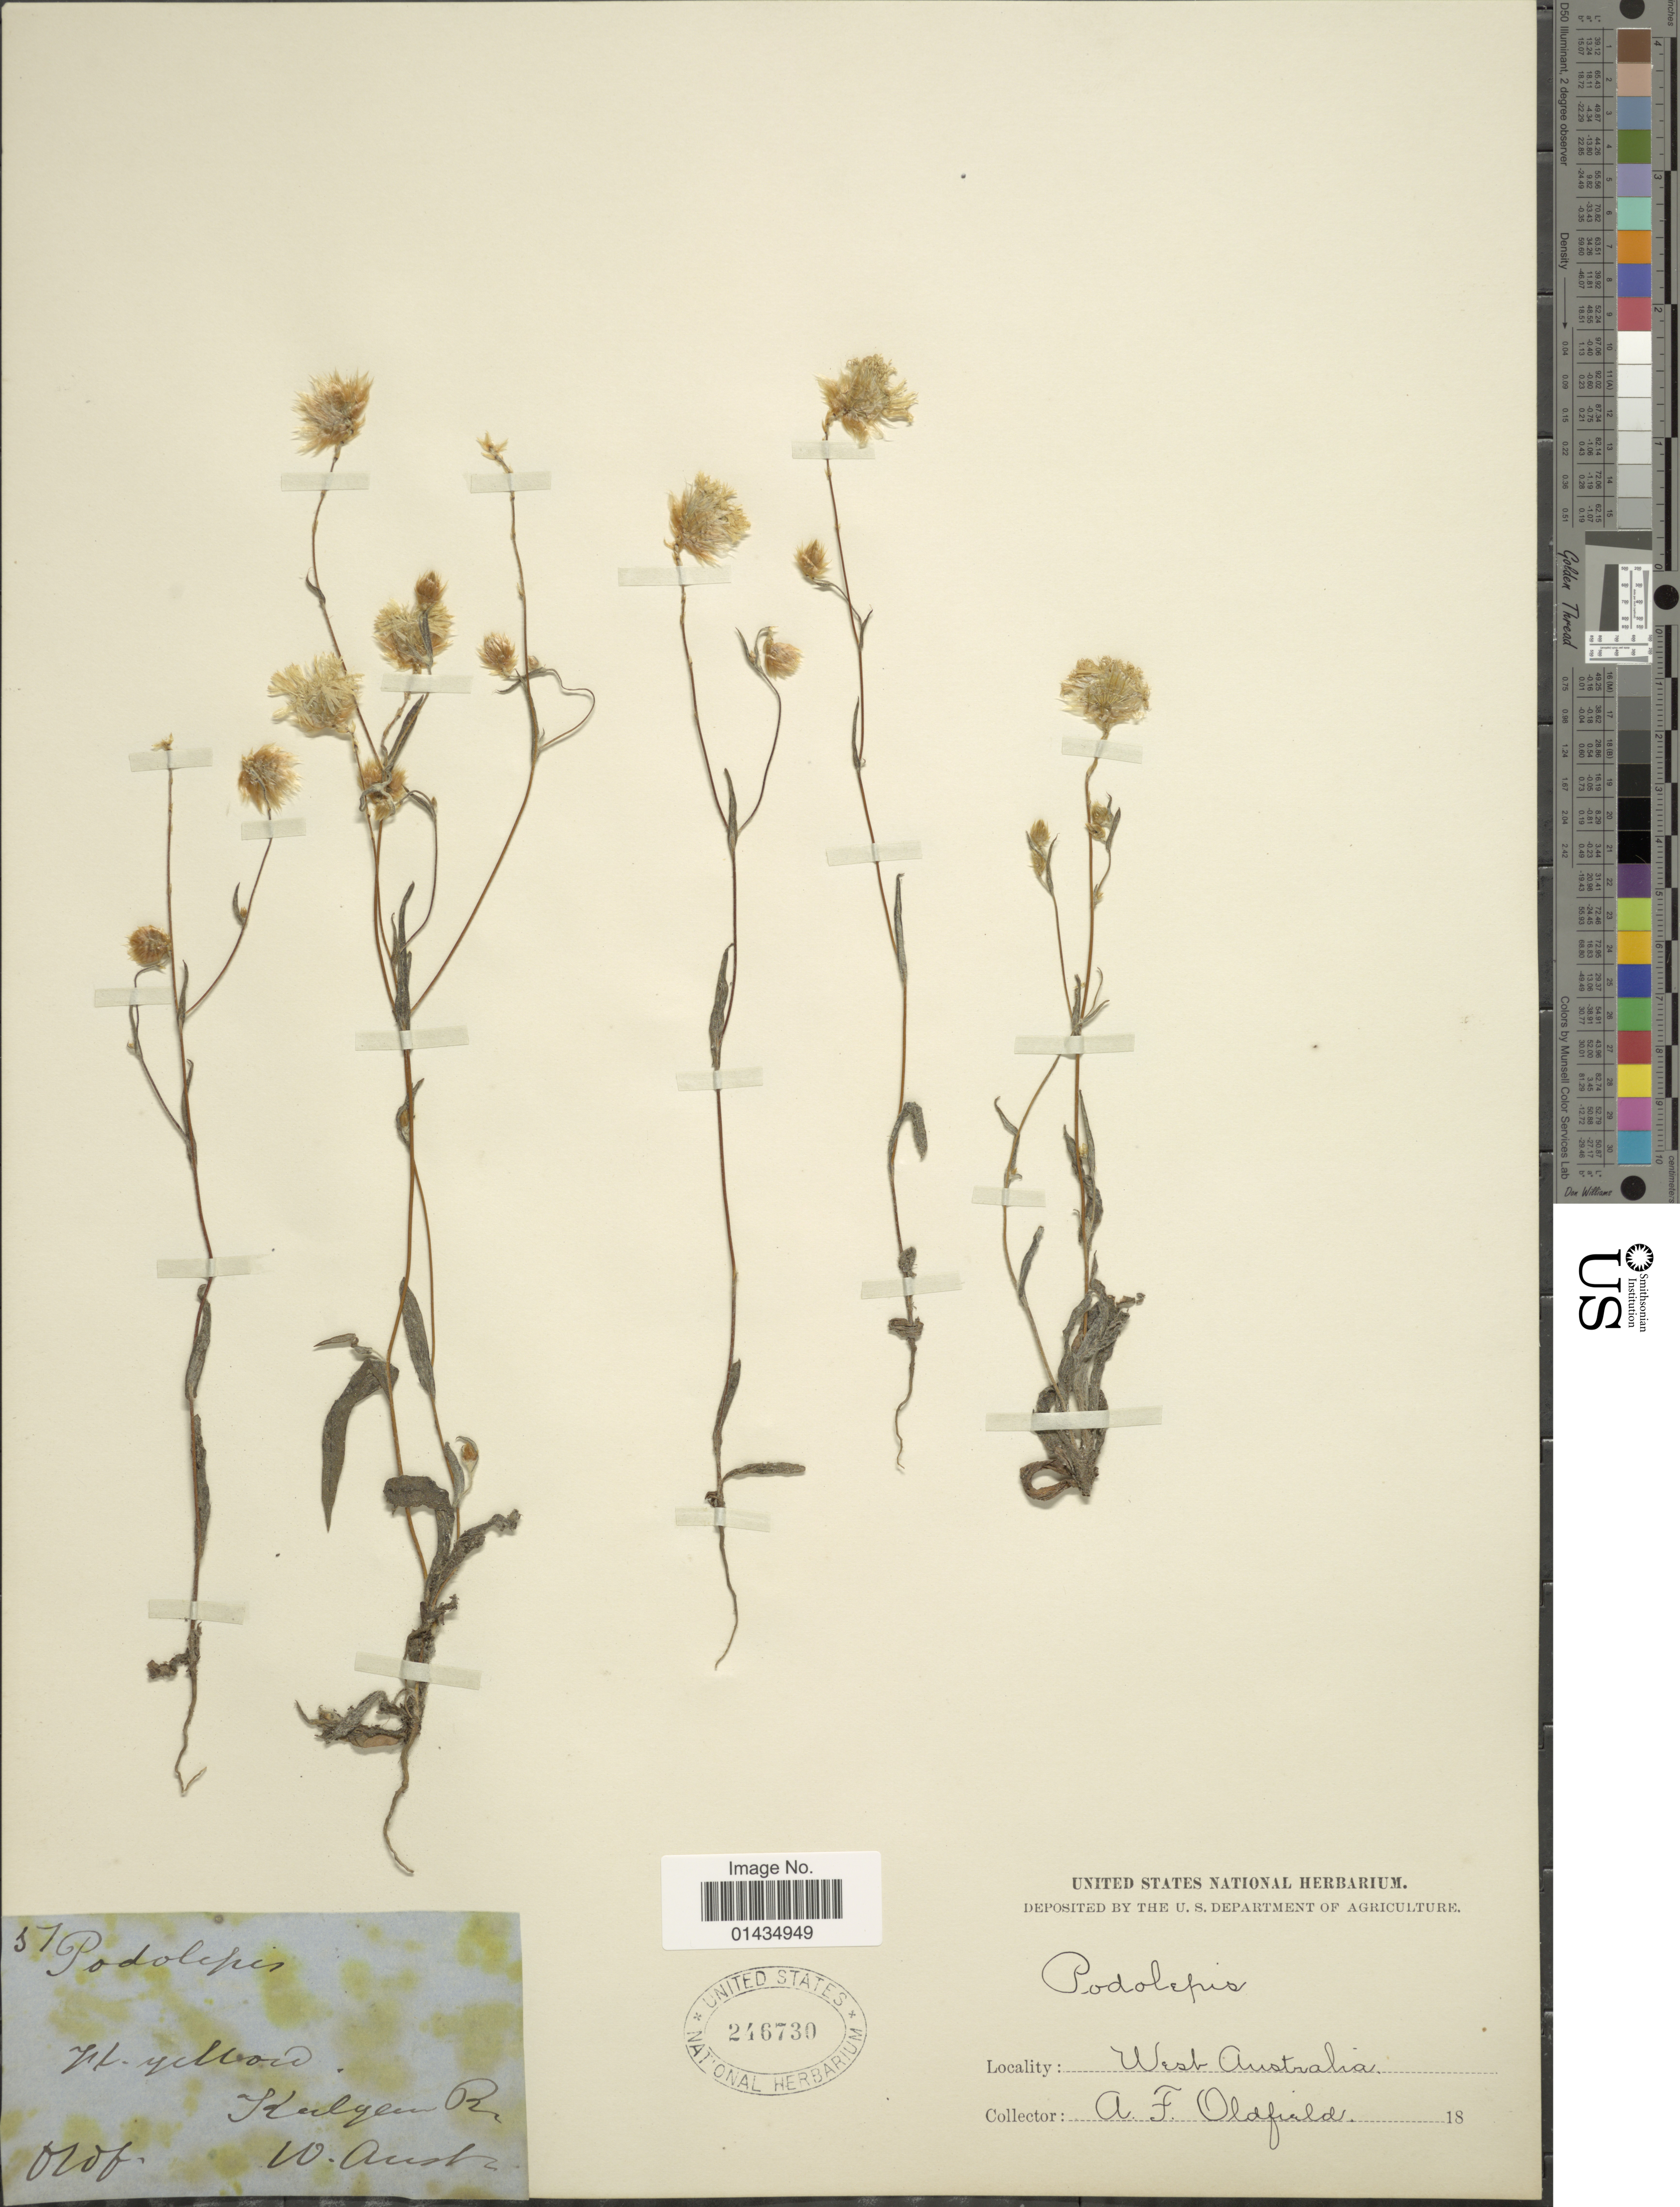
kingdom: Plantae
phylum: Tracheophyta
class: Magnoliopsida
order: Asterales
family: Asteraceae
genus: Podolepis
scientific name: Podolepis sp.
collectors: A. Oldfield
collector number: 51*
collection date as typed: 18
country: Australia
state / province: Western Australia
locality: Galgen Rd.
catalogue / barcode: US 246730